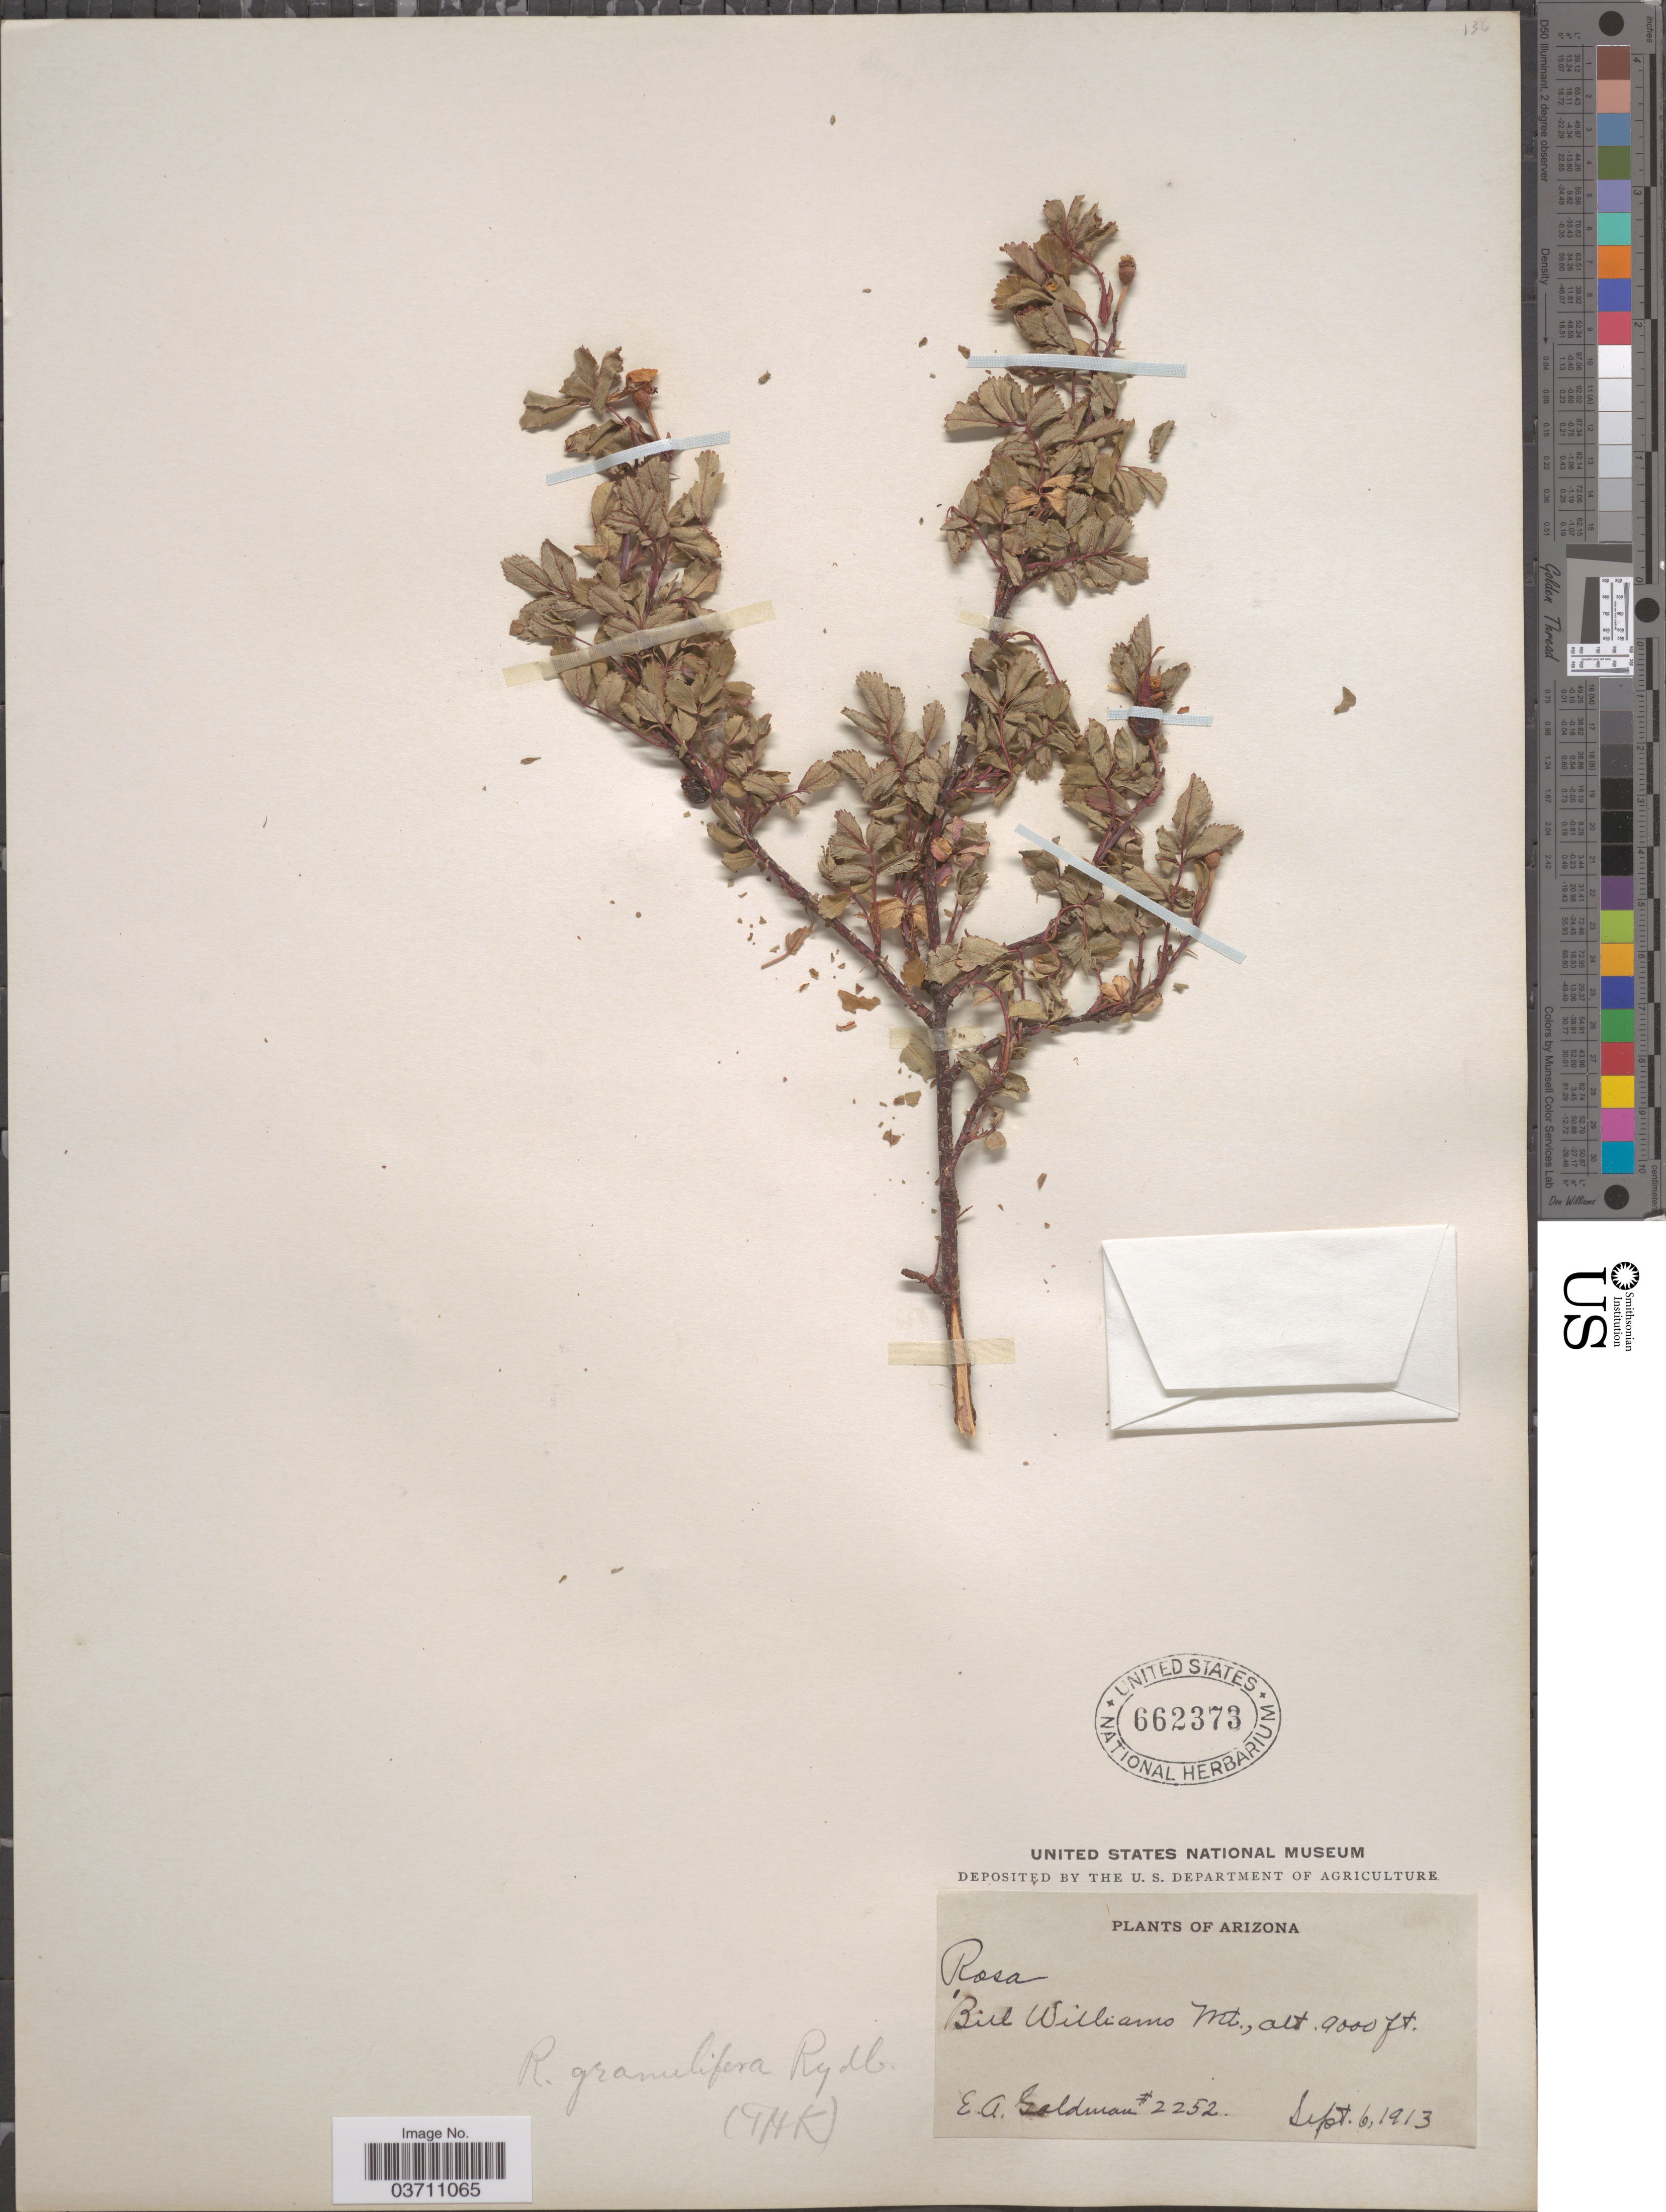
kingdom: Plantae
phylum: Tracheophyta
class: Magnoliopsida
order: Rosales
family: Rosaceae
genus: Rosa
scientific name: Rosa granulifera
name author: Rydb.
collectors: E. A. Goldman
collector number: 2252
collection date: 1913-09-06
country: United States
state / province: Arizona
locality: Bill Williams Mt.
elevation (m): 2743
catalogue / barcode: US 662373